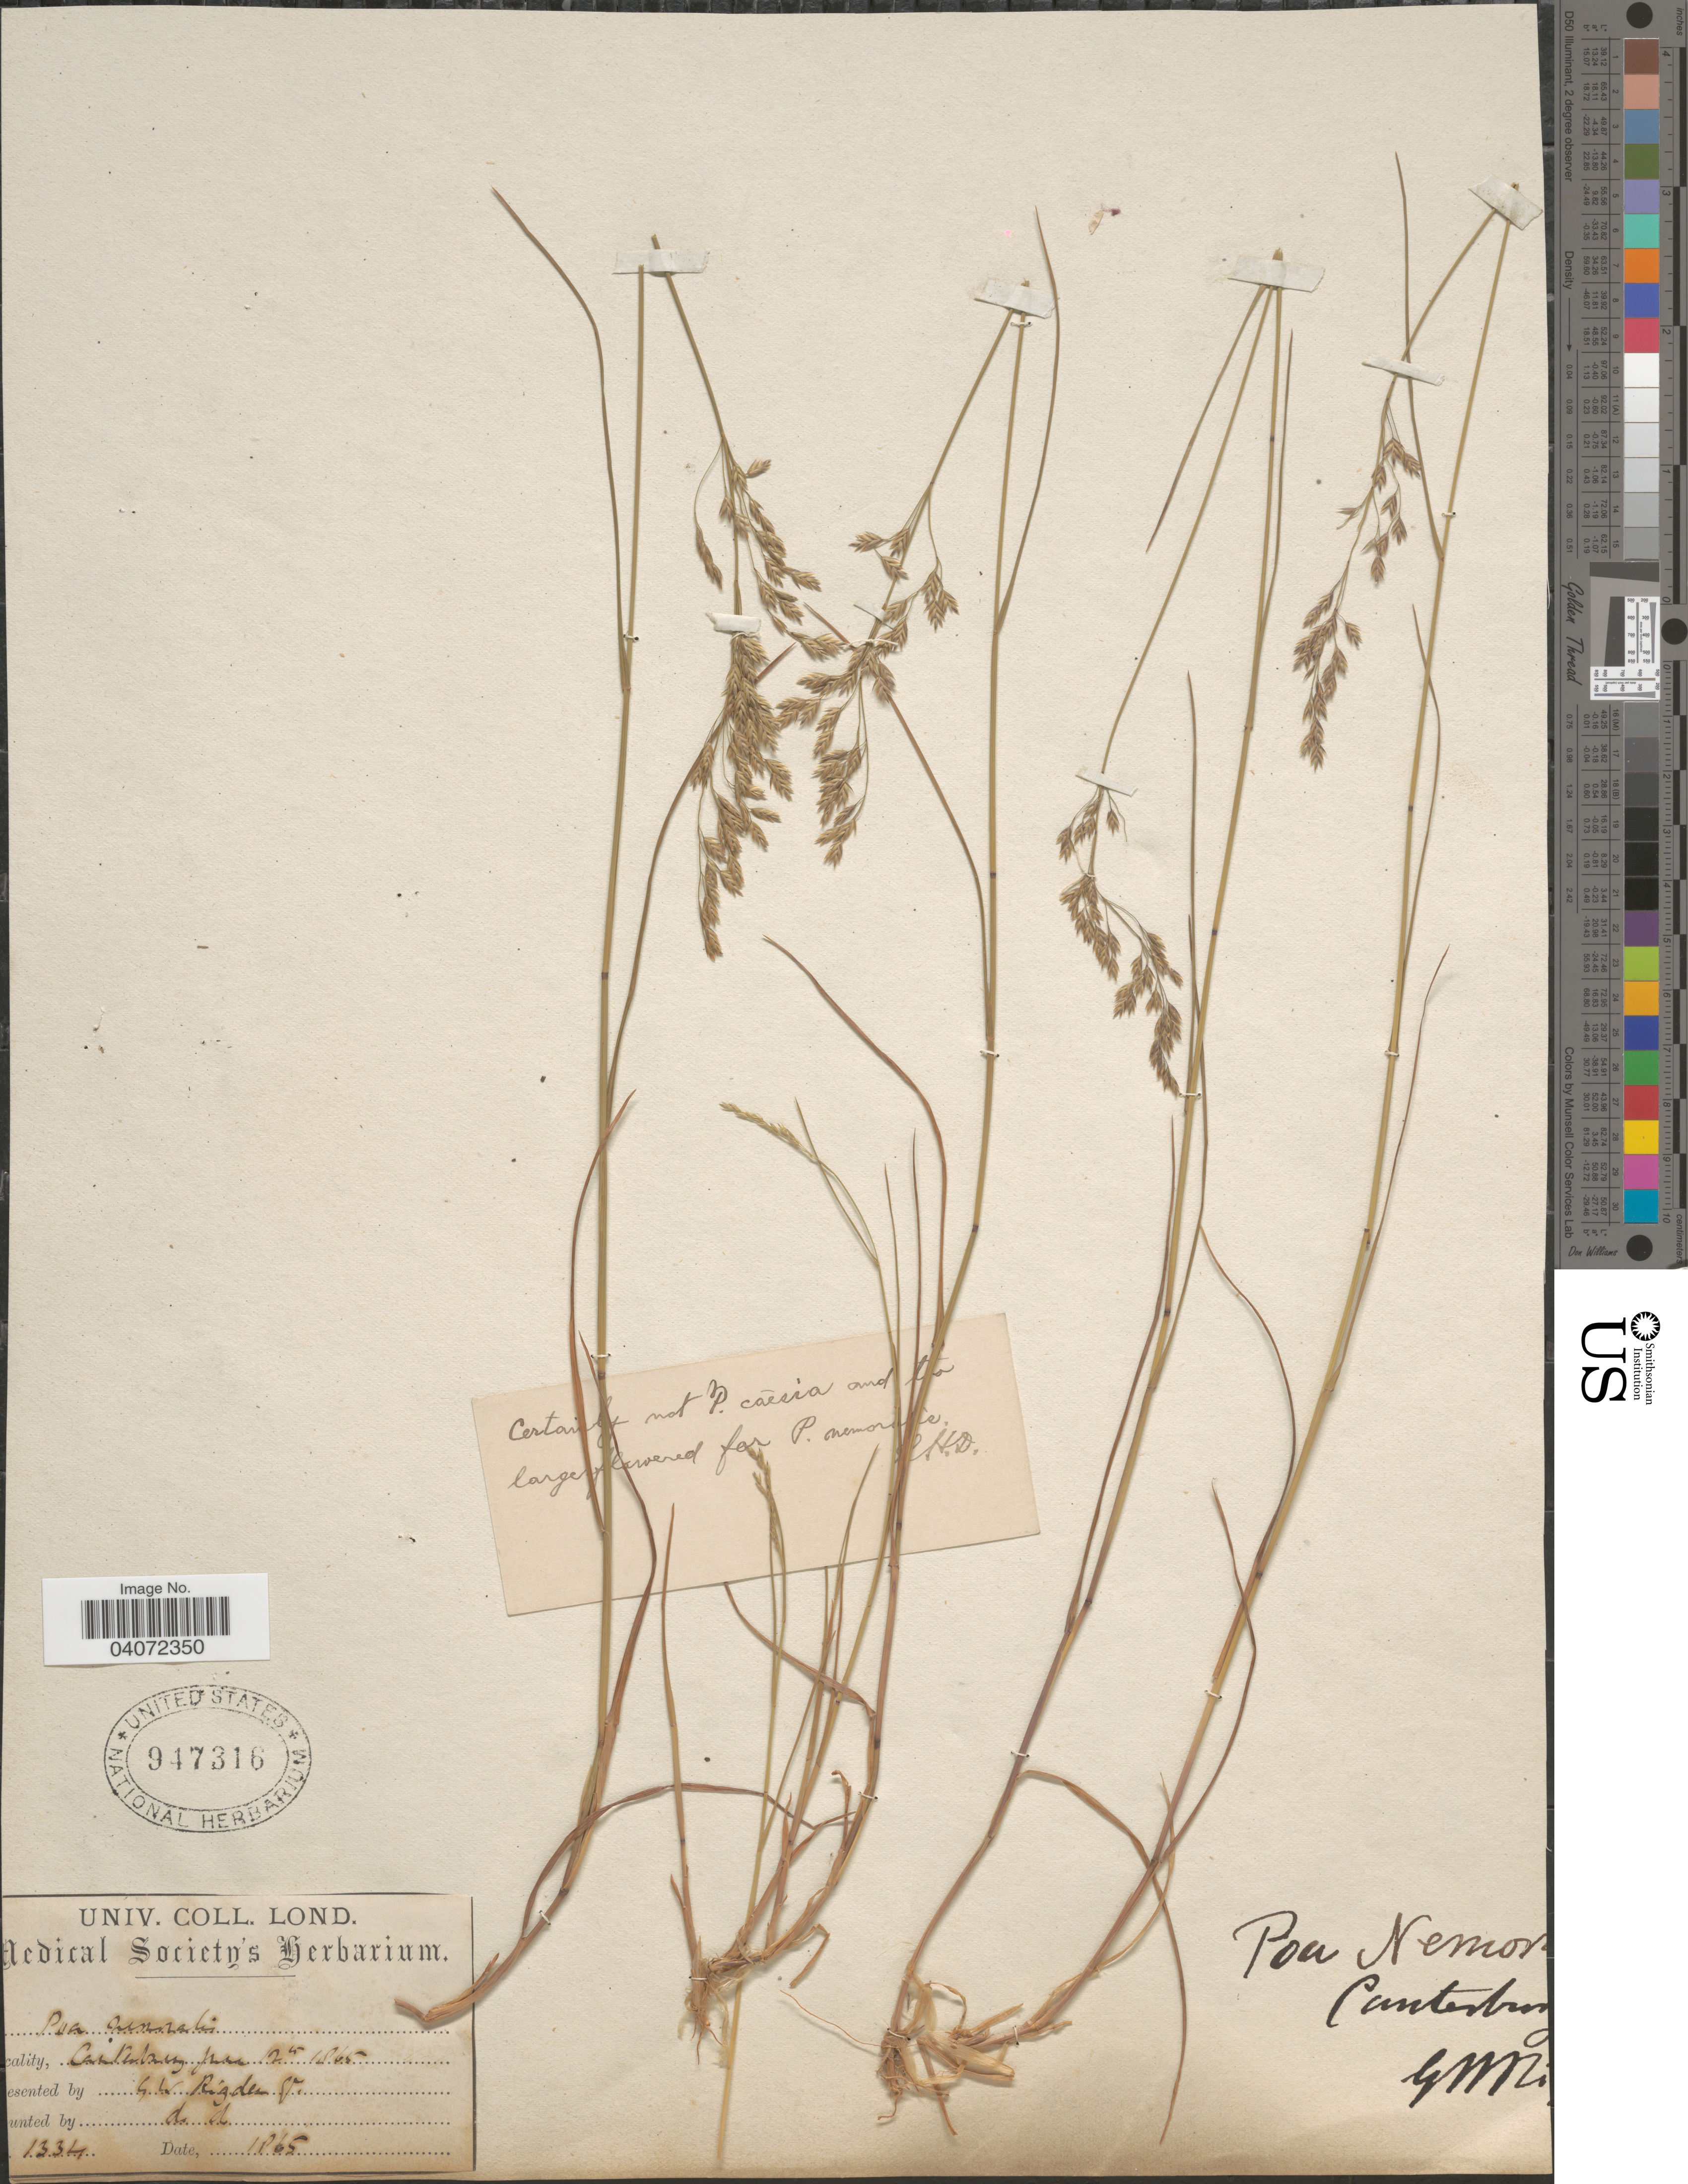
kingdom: Plantae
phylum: Tracheophyta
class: Liliopsida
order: Poales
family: Poaceae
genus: Poa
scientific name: Poa nemoralis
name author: L.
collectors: D. D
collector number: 1334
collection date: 1865-06-12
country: New Zealand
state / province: Canterbury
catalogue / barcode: US 947316